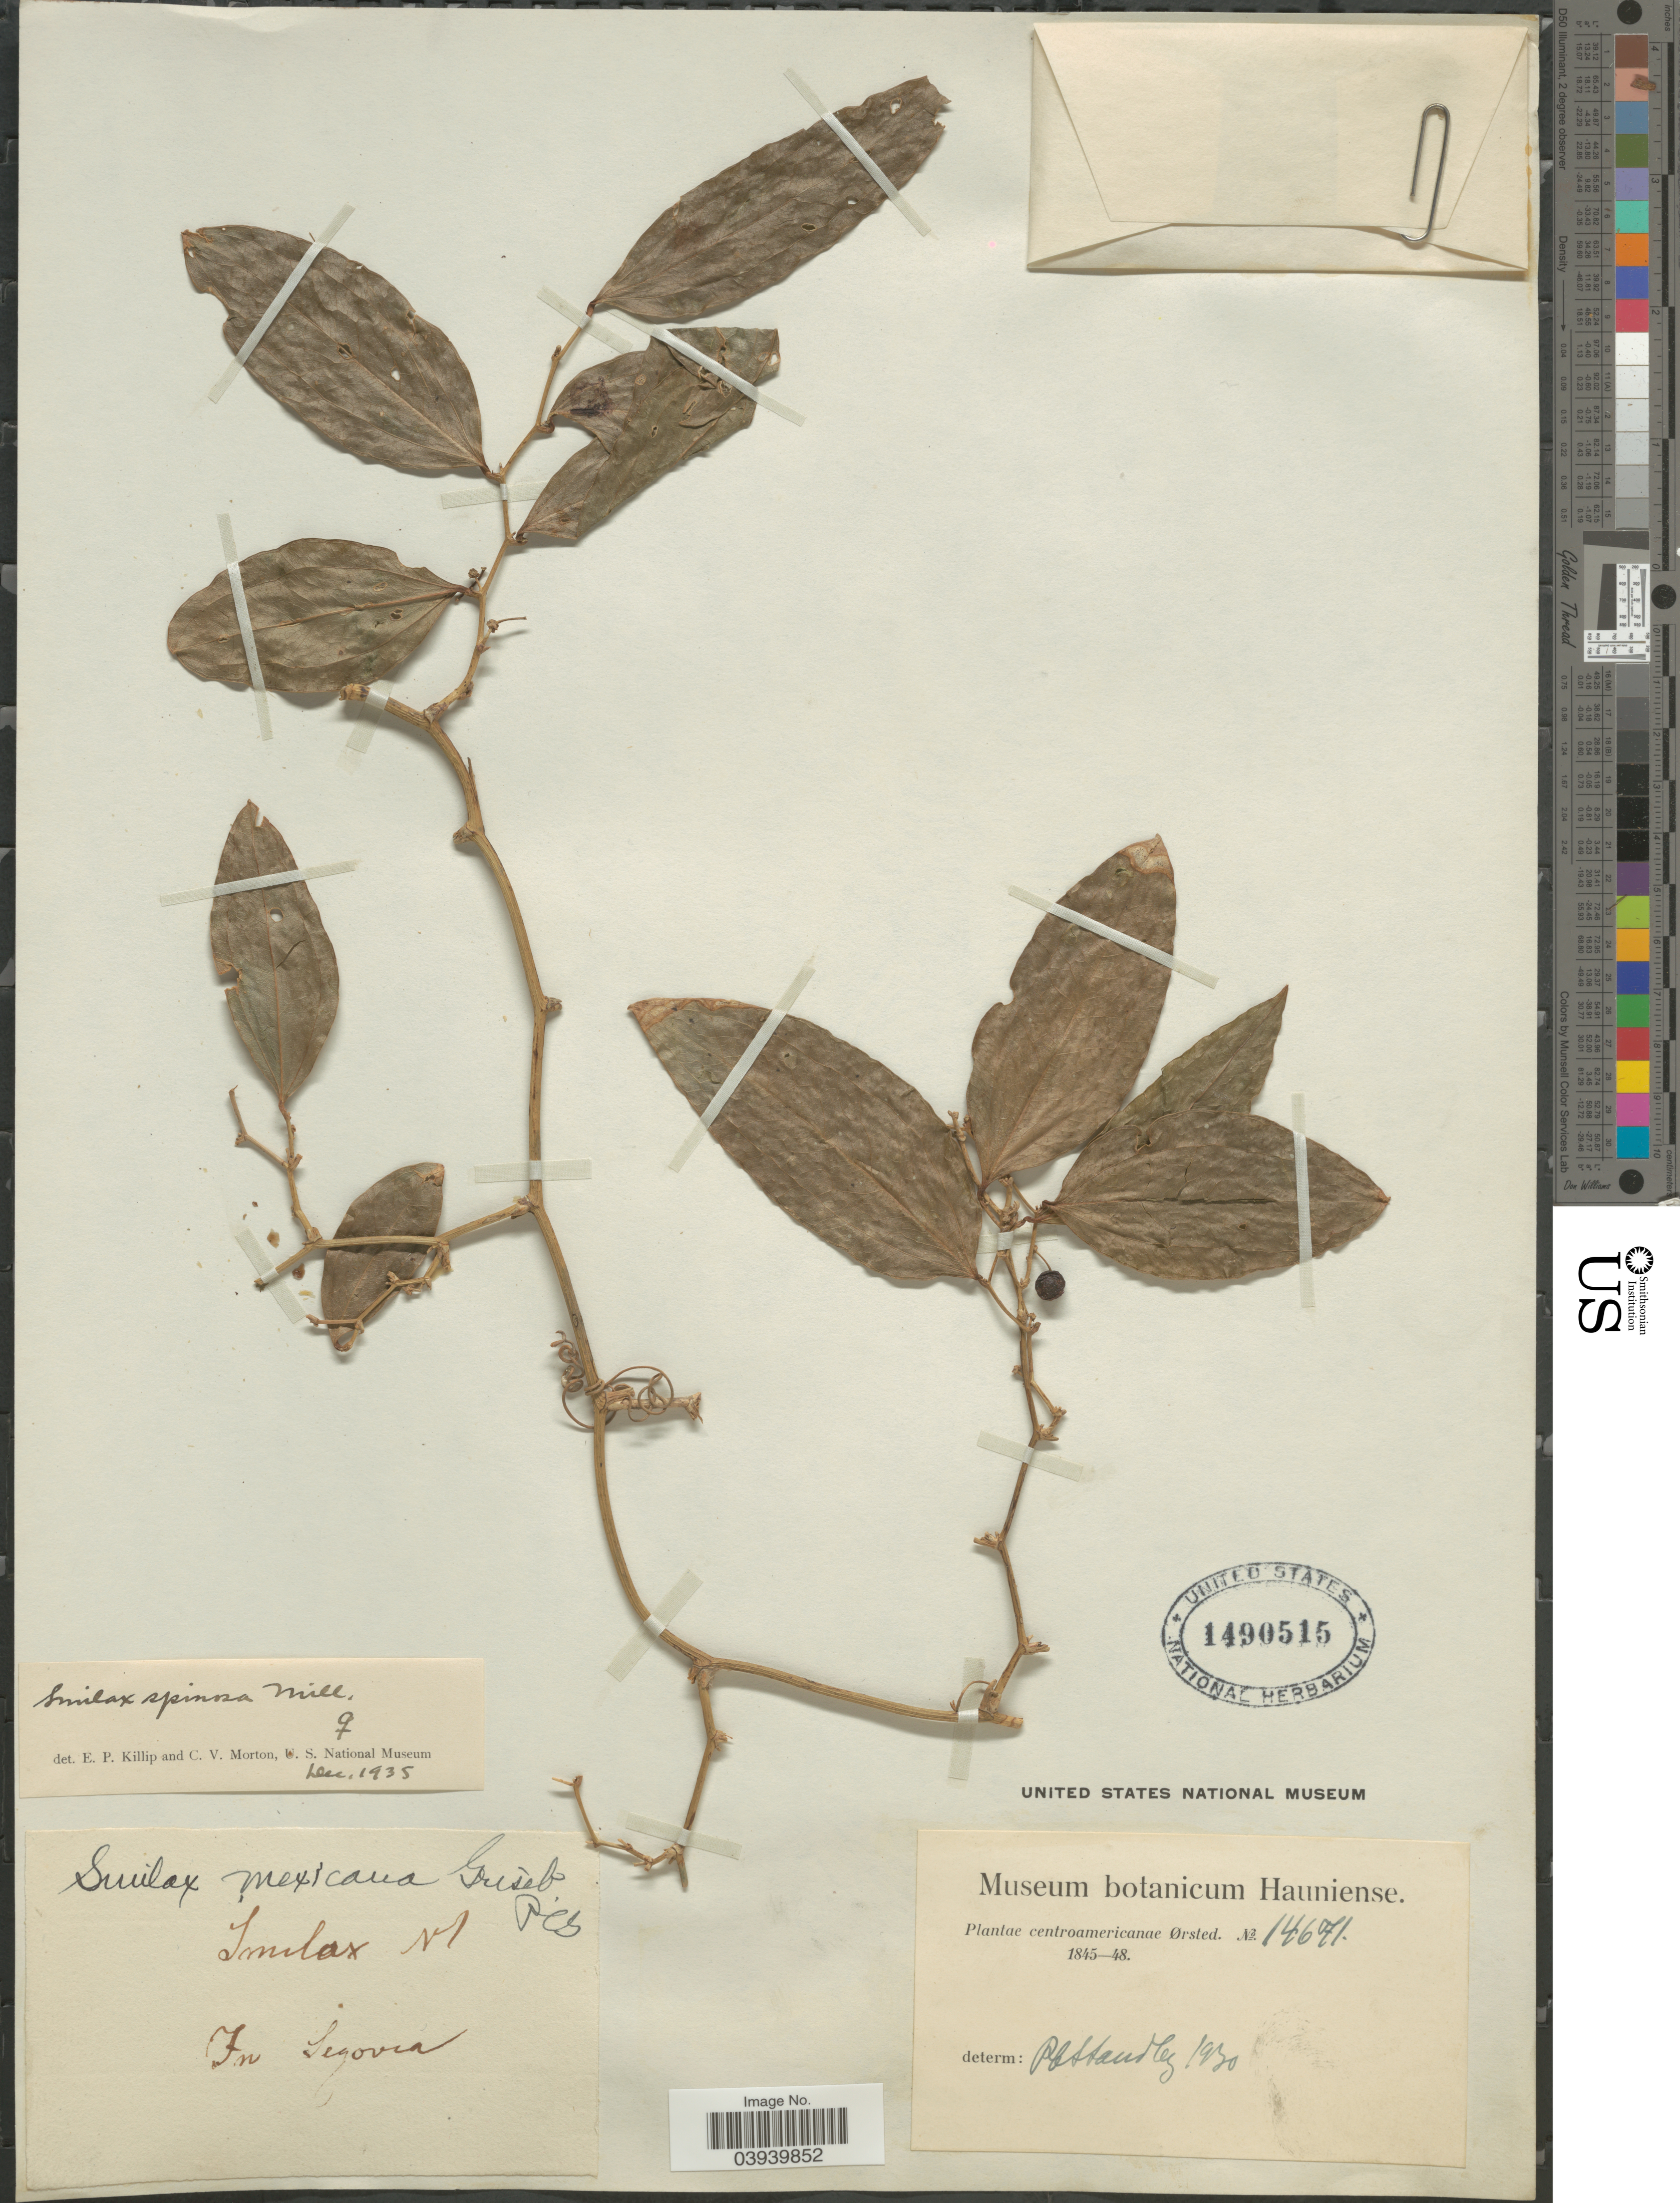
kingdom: Plantae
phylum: Tracheophyta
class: Liliopsida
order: Liliales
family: Smilacaceae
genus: Smilax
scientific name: Smilax spinosa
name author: Mill.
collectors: Ørsted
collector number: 14671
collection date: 1845/1848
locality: Centroamericanae. In Segovia.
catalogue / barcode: US 1490515